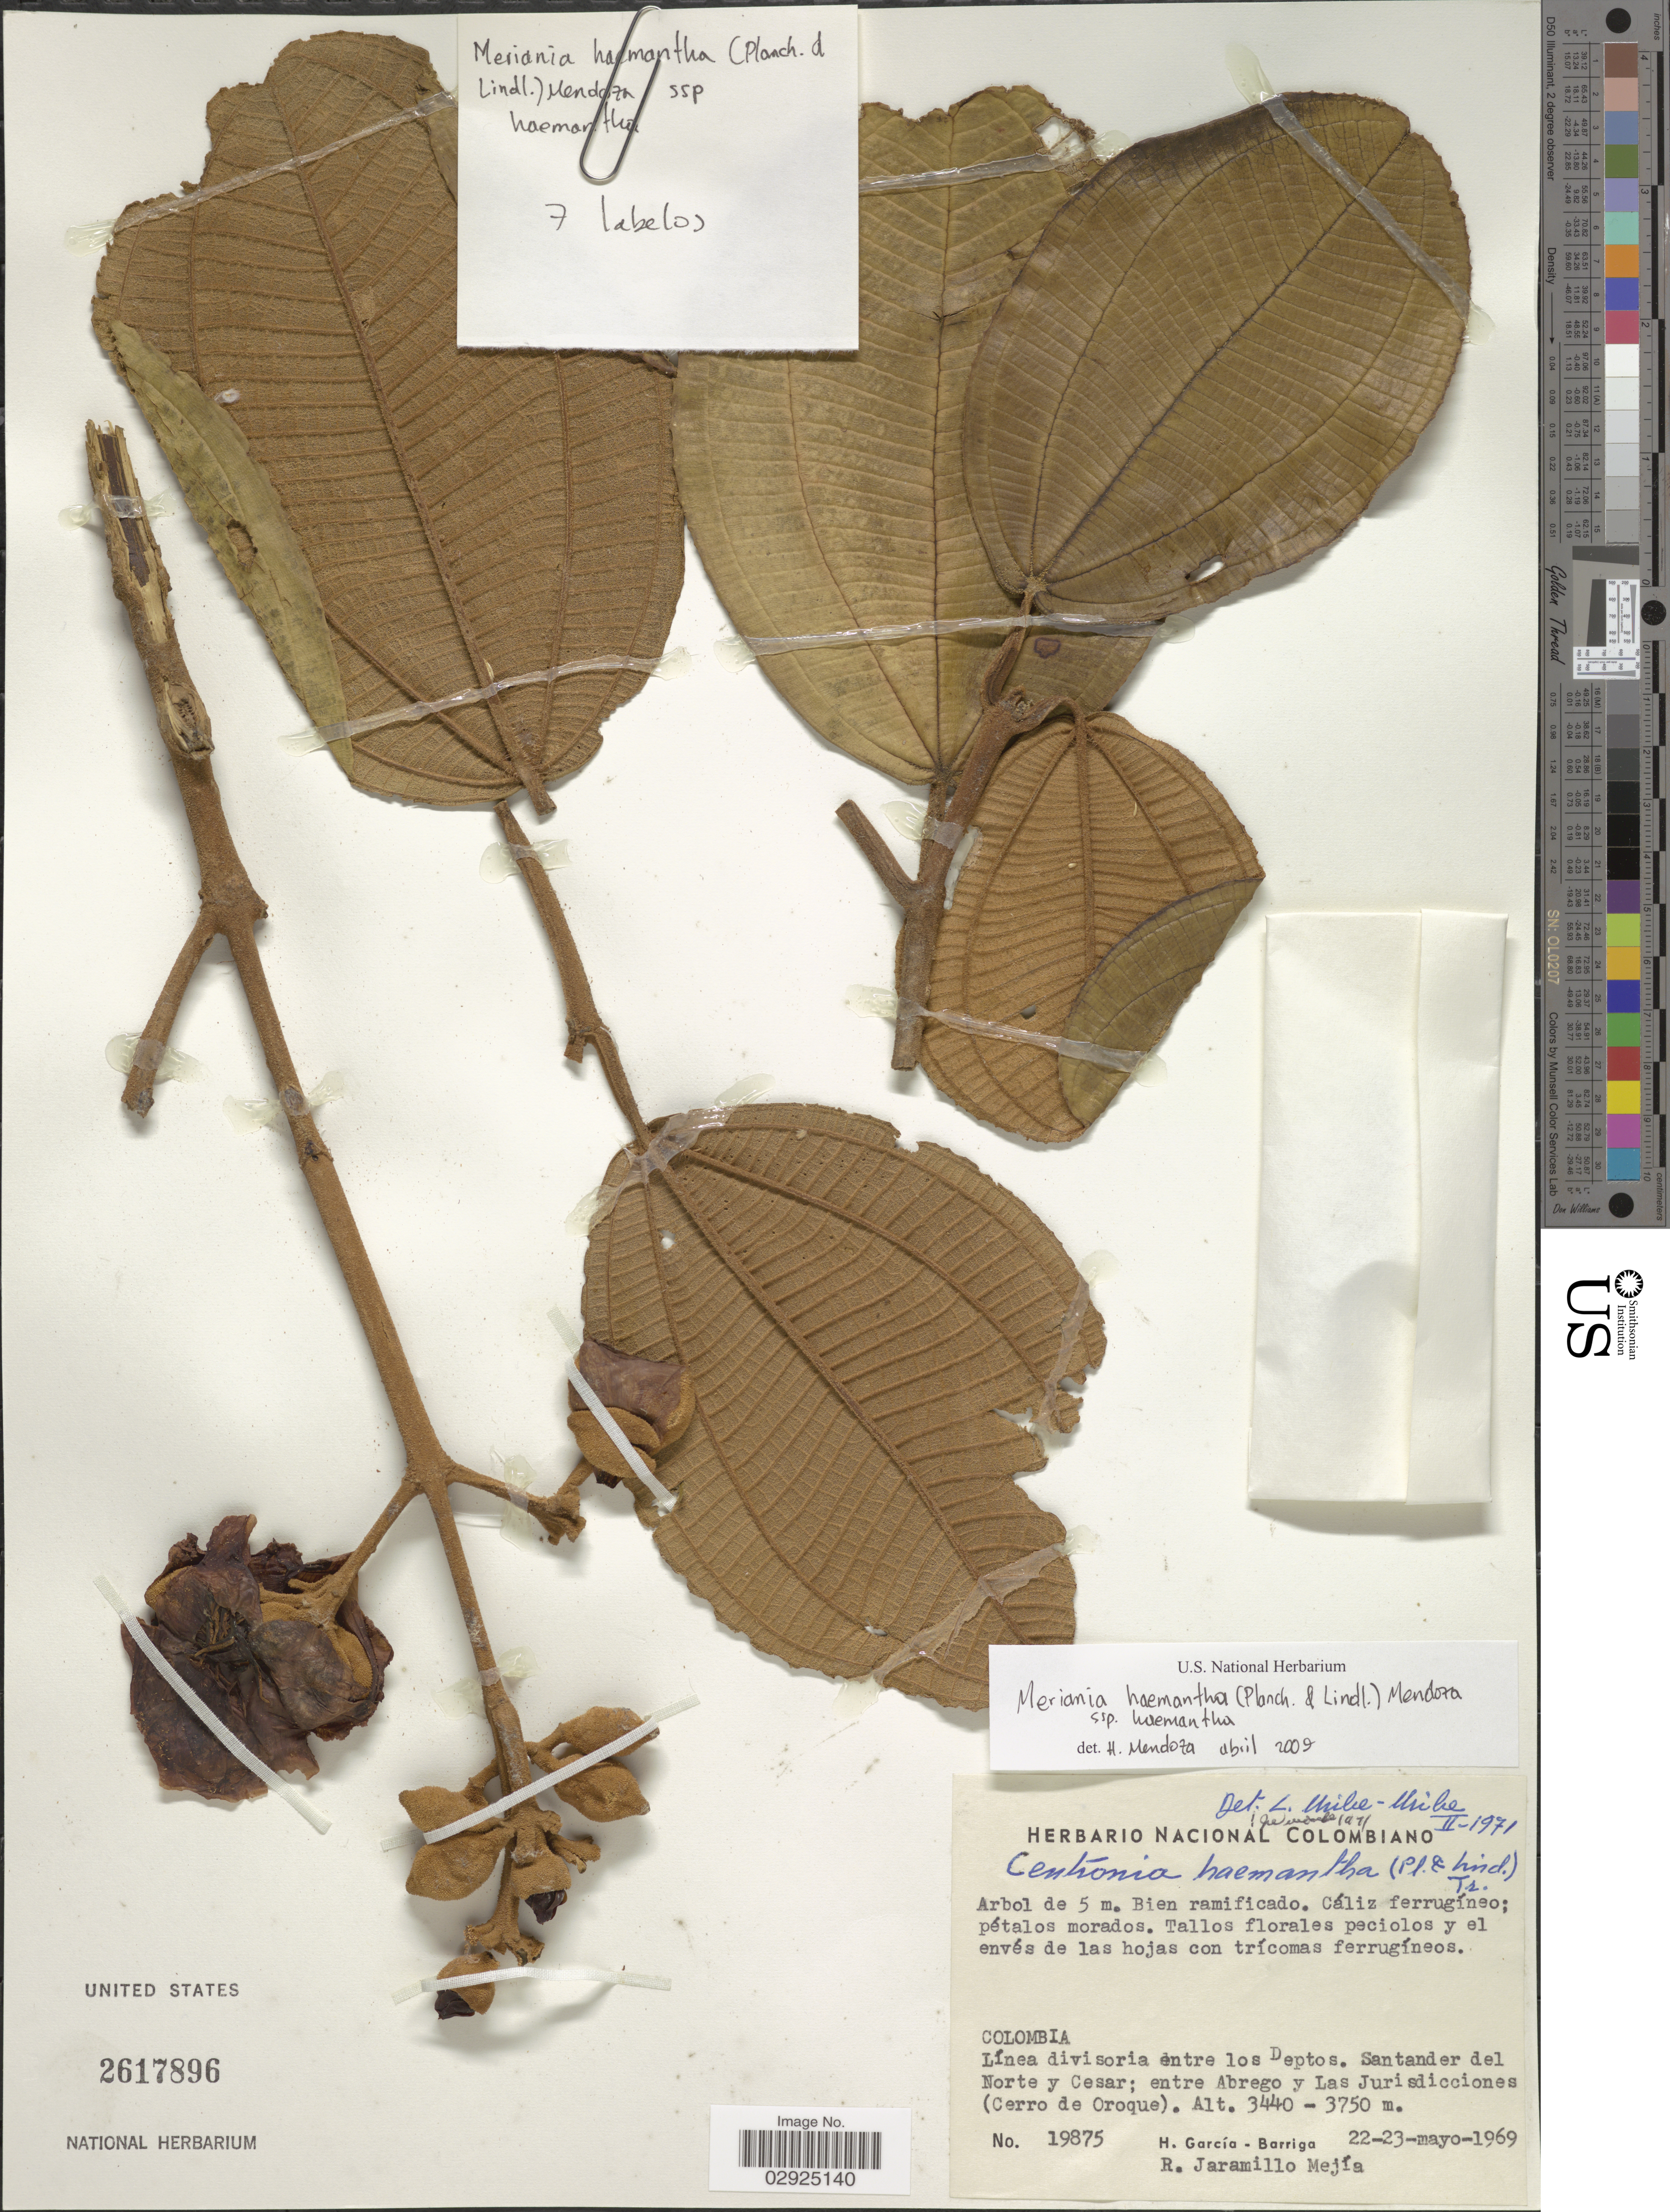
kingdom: Plantae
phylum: Tracheophyta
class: Magnoliopsida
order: Myrtales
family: Melastomataceae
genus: Meriania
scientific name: Meriania haemantha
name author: (Planch. & Lindl.) Humberto Mend. & Fern. Alonso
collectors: H. García Barriga & R. Jaramillo M.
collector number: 19875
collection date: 1969-05-22/1969-05-23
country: Colombia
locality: Línea divisoria entre los Deptos. Santander del Norte y Cesar; entre Abrego y Las Jurisdicciones. (Cerro de Oroque).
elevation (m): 3440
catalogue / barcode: US 2617896